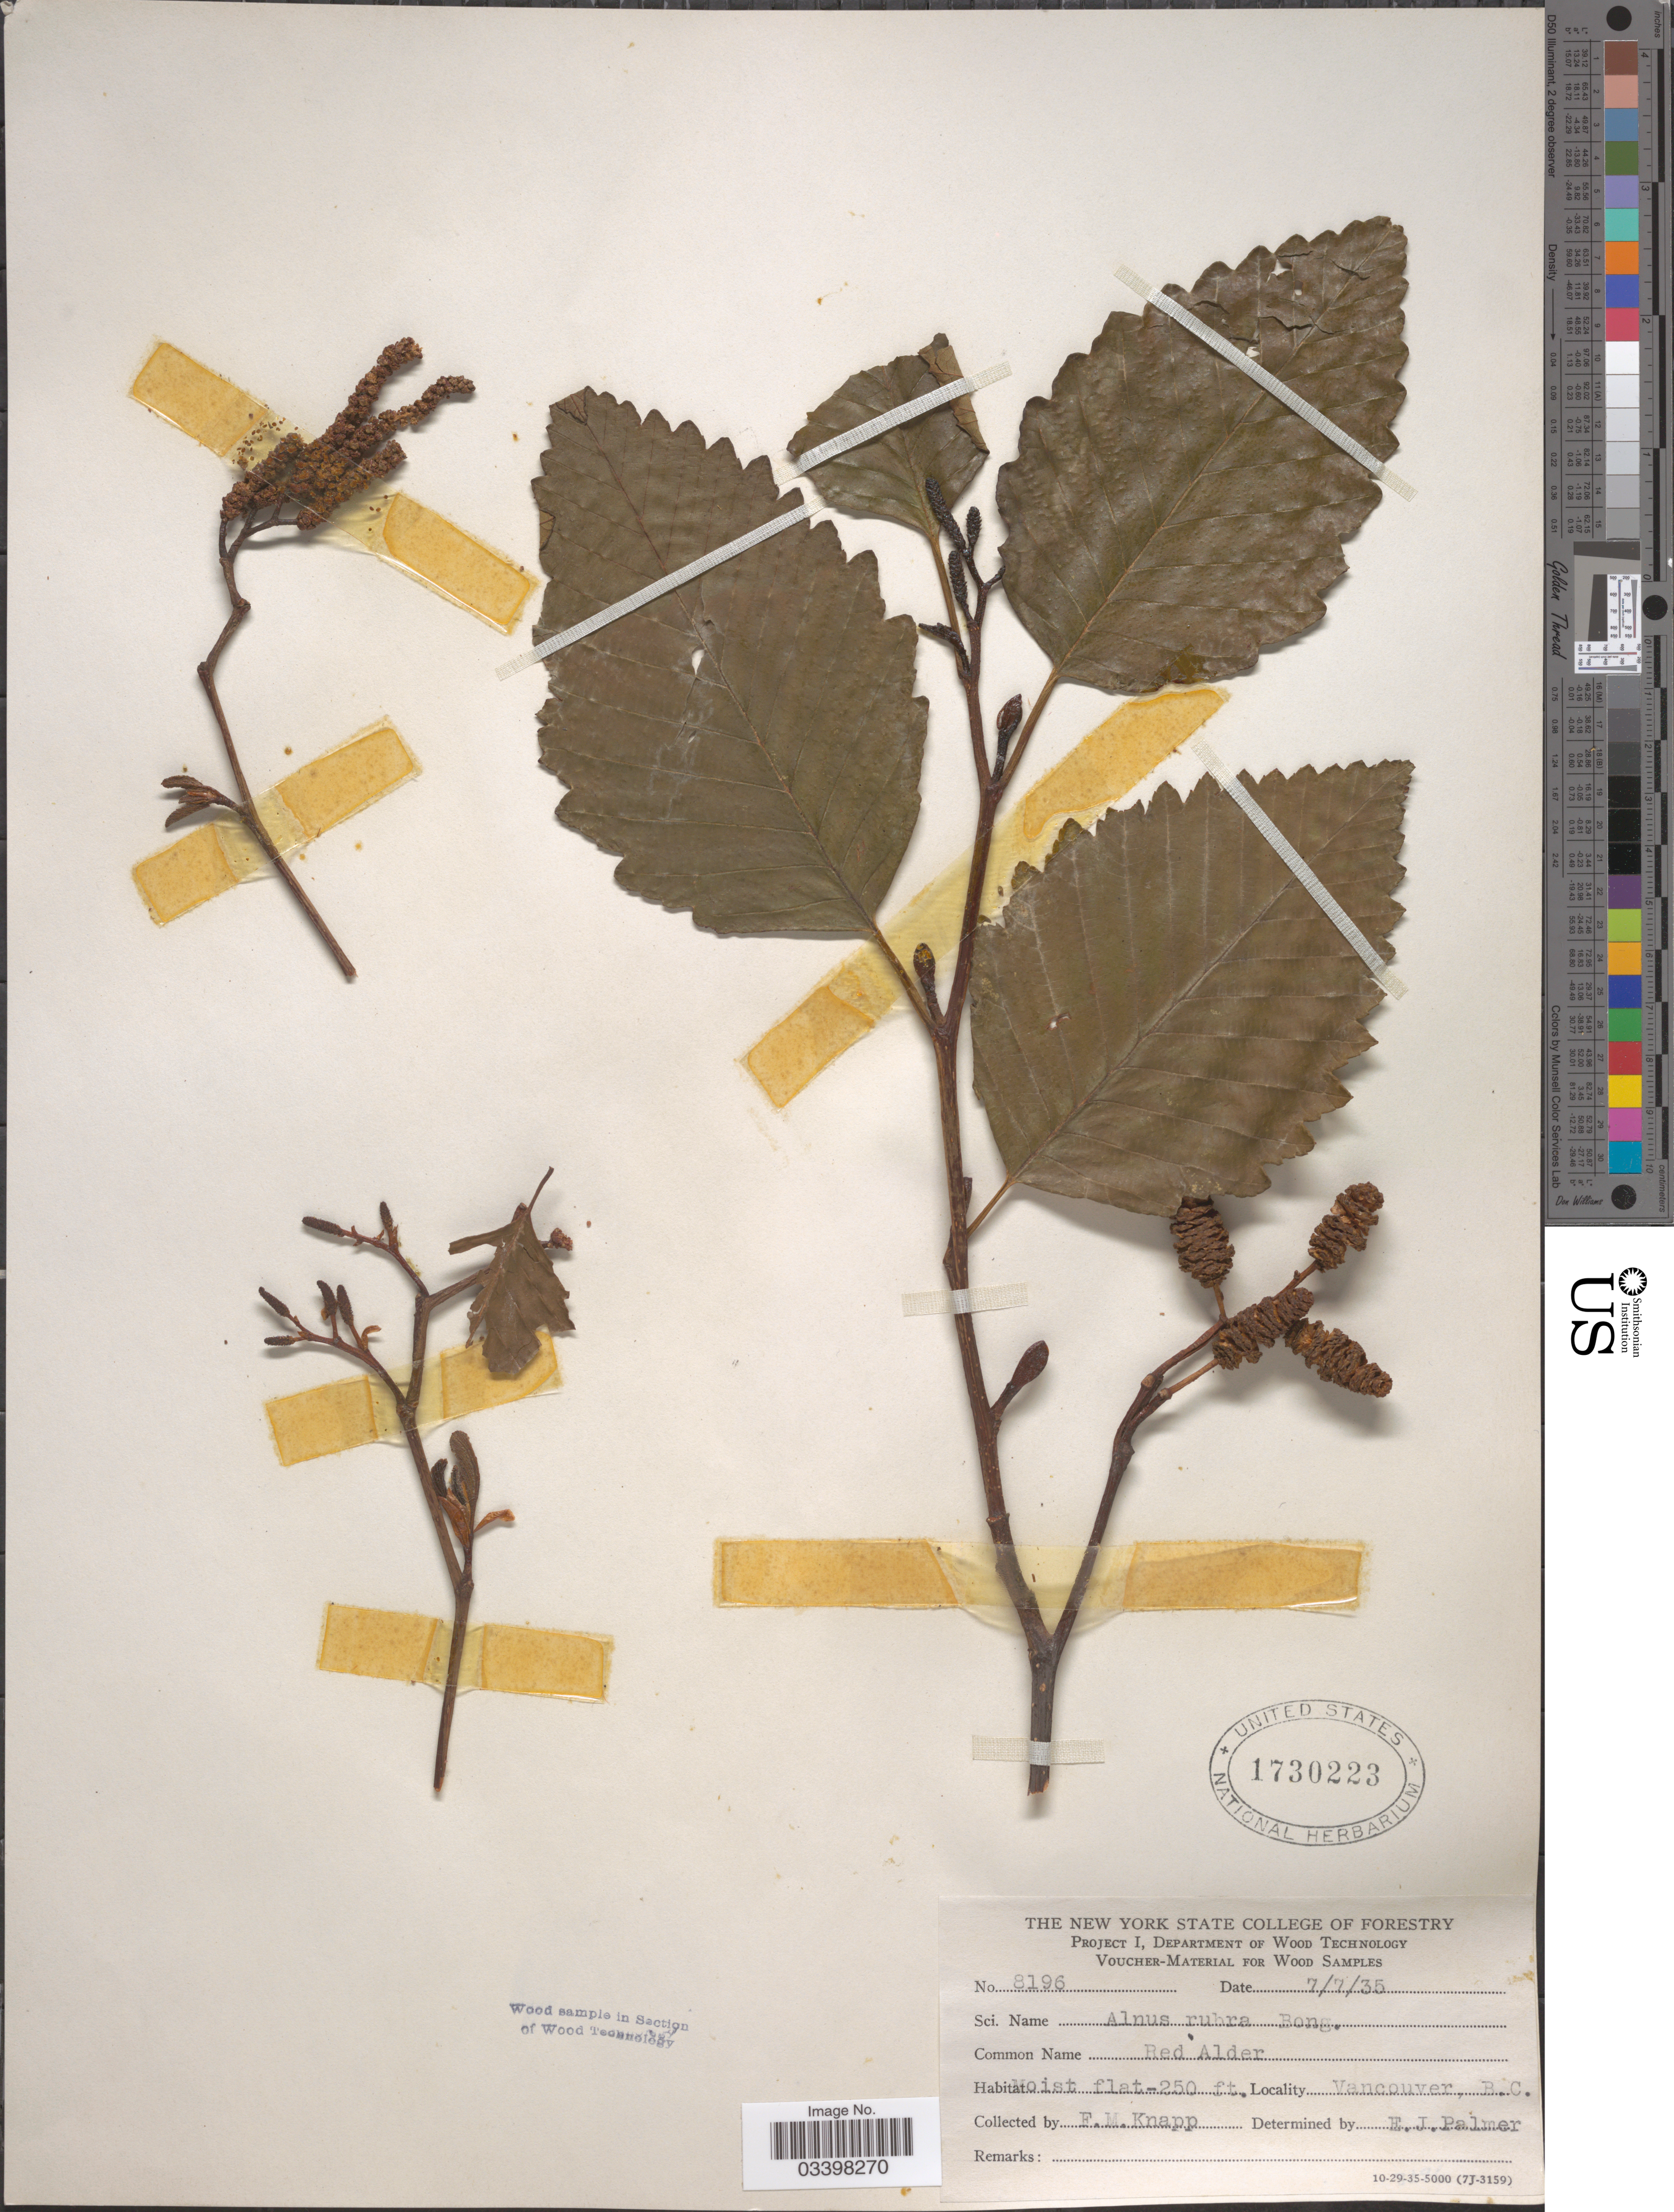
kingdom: Plantae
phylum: Tracheophyta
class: Magnoliopsida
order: Fagales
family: Betulaceae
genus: Alnus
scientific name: Alnus rubra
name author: Bong.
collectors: F. Knapp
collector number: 8196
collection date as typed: Transcribed d/m/y: 7/7/35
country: Canada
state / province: British Columbia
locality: Vancouver.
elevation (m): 76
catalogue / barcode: US 1730223